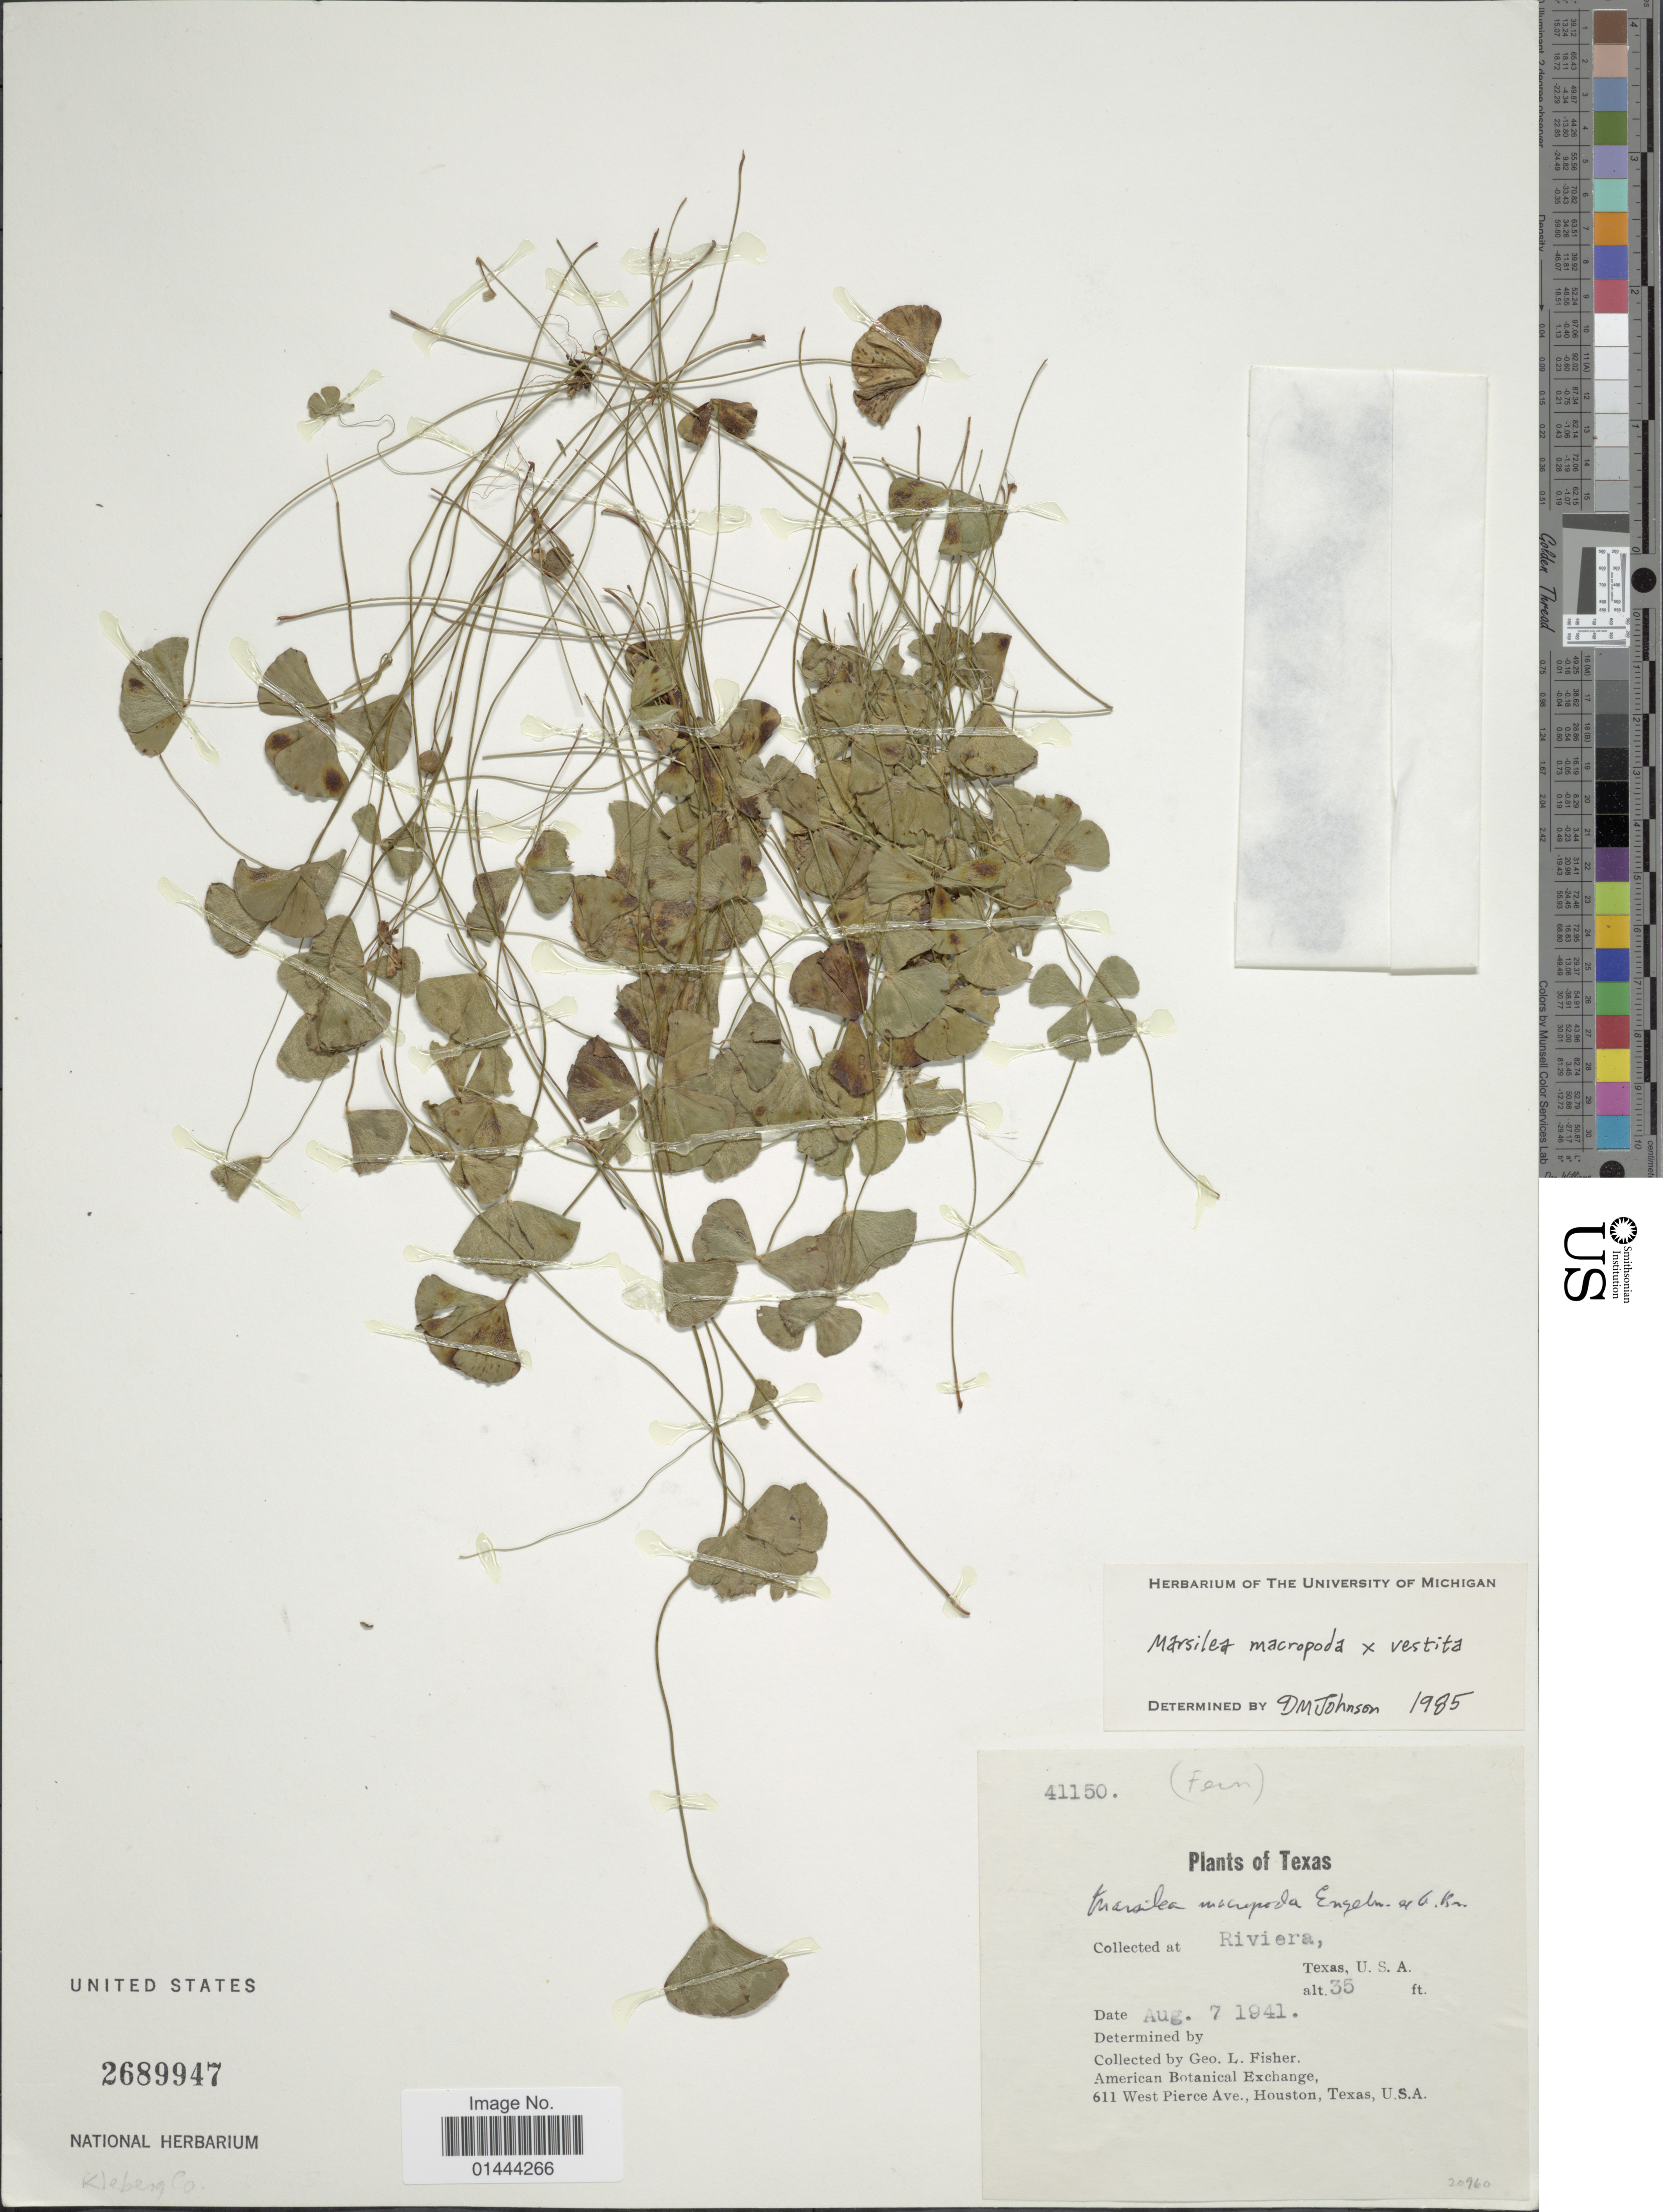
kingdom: Plantae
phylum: Tracheophyta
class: Polypodiopsida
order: Salviniales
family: Marsileaceae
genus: Marsilea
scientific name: Marsilea macropoda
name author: Engelm. ex A. Braun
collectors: G. L. Fisher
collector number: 41150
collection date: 1941-08-07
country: United States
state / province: Texas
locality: Riviera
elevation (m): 11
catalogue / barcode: US 2689947